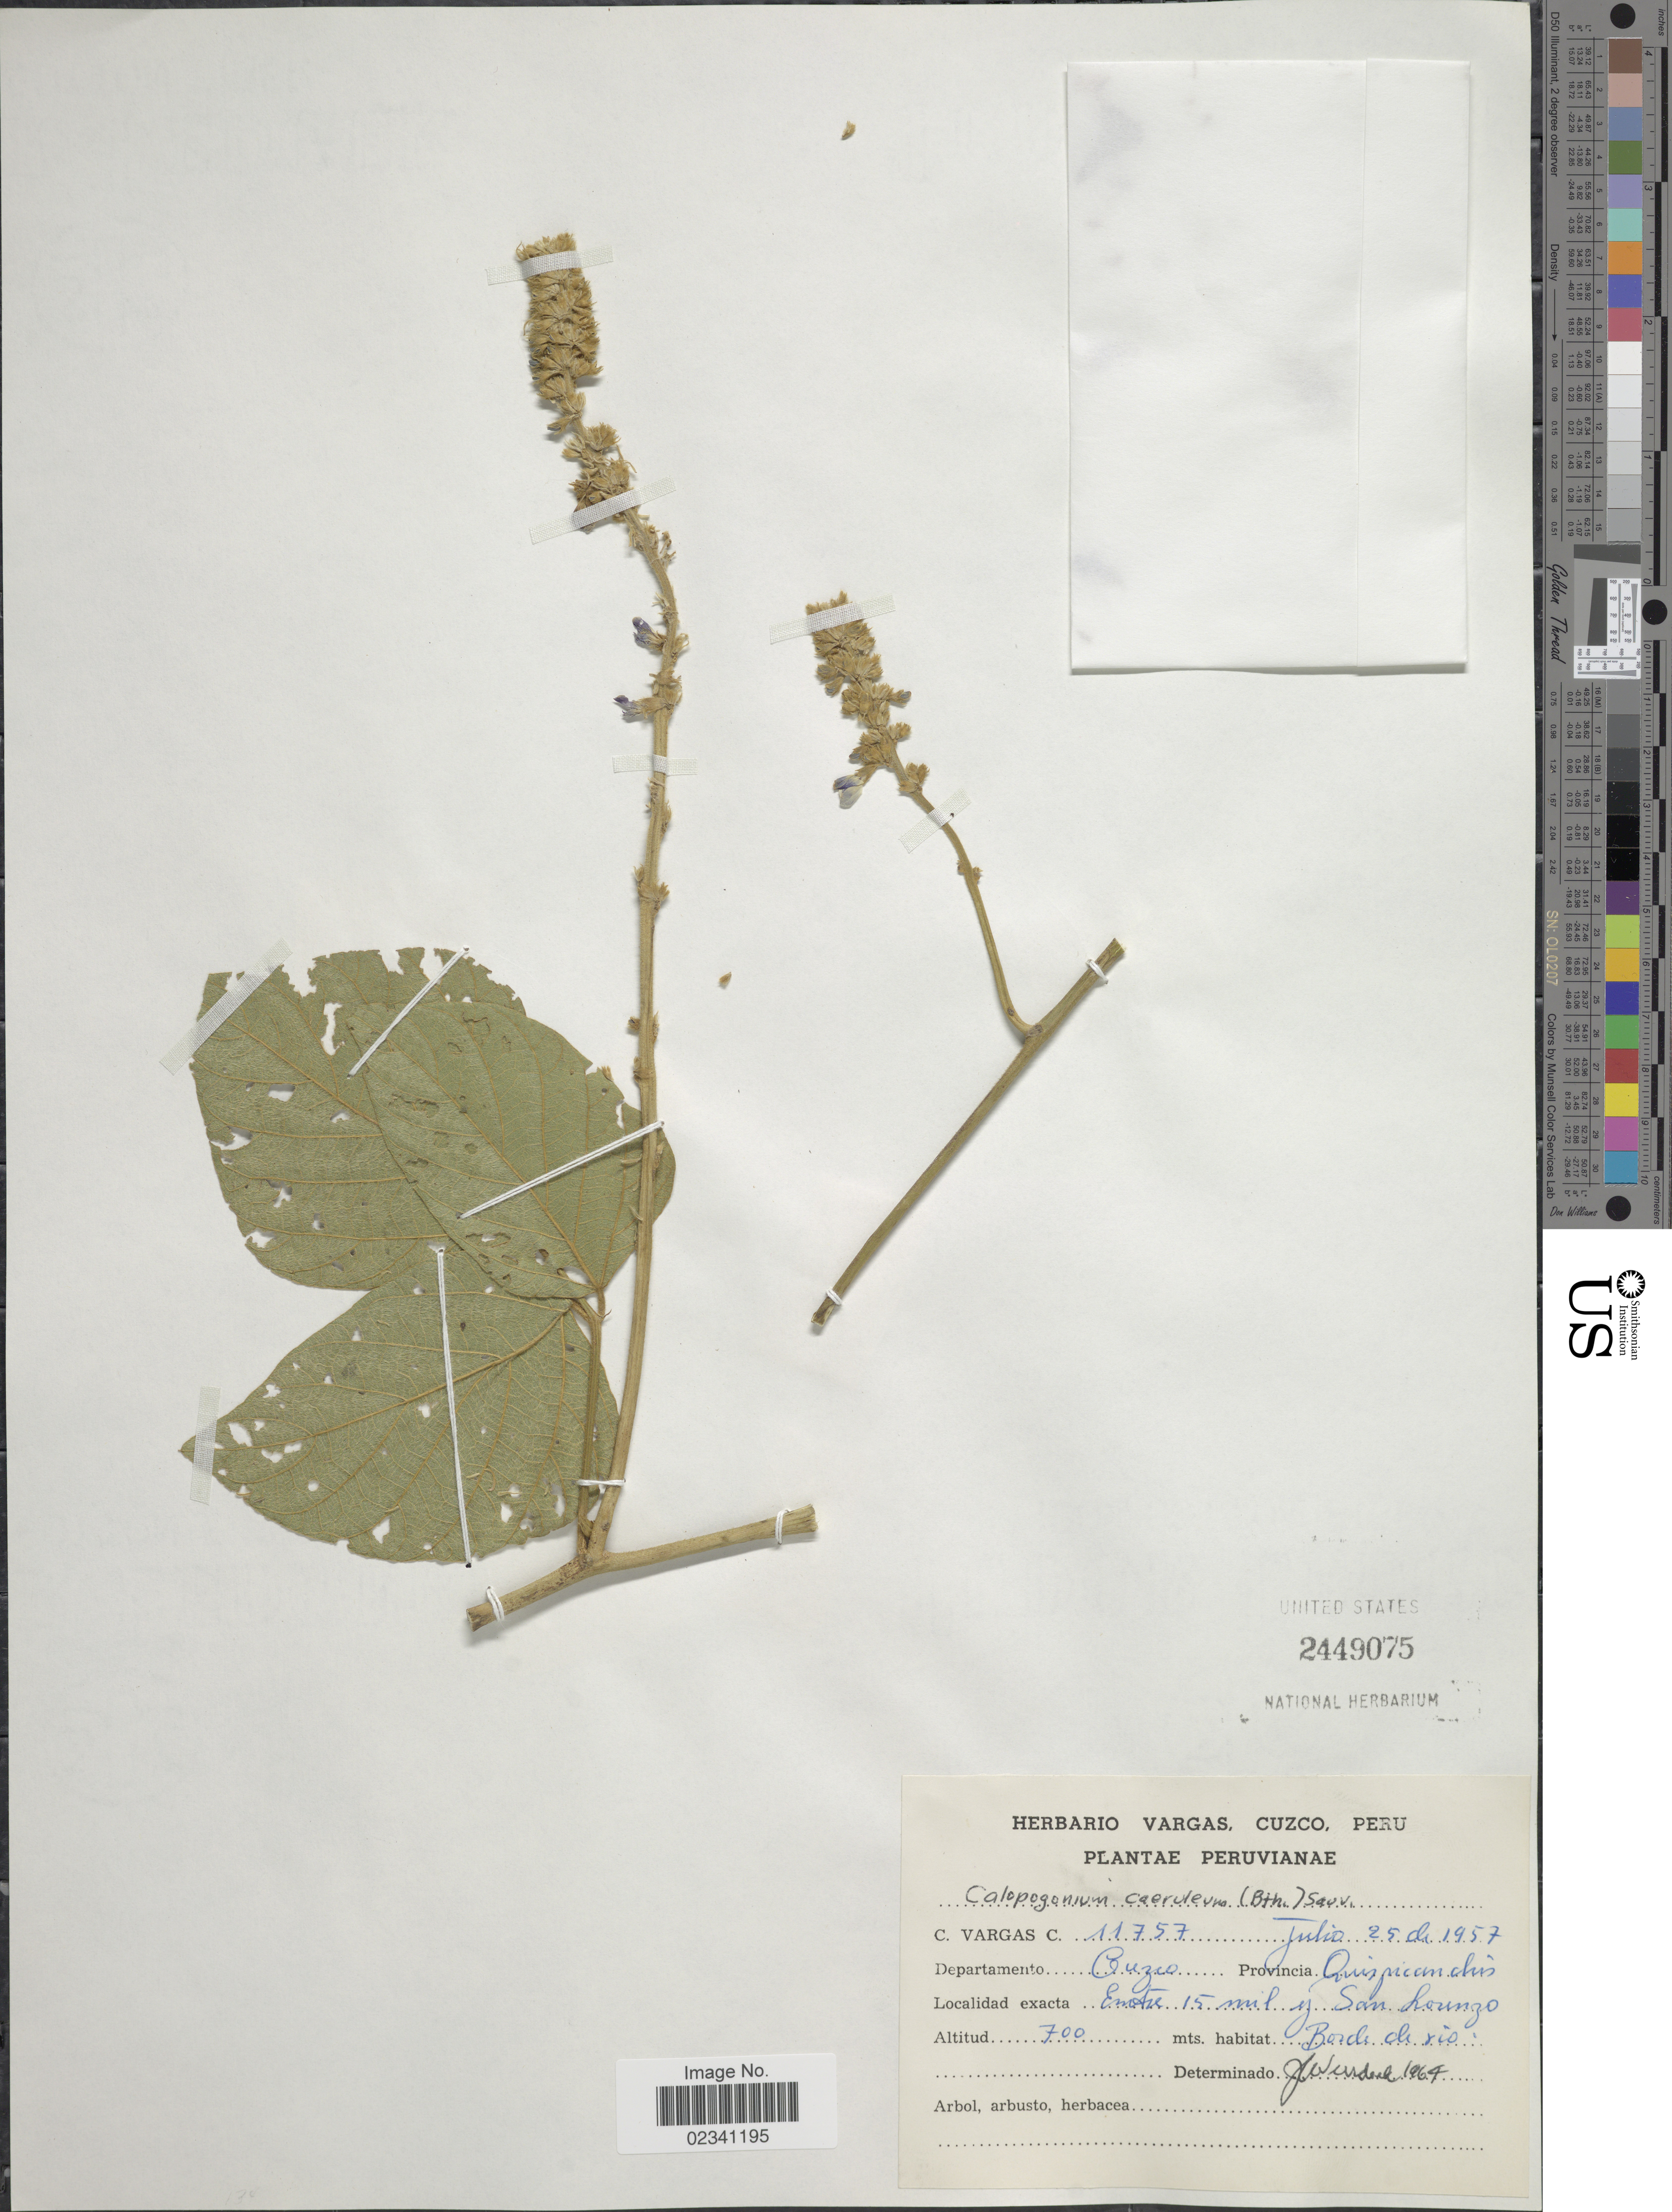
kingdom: Plantae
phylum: Tracheophyta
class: Magnoliopsida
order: Fabales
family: Fabaceae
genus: Calopogonium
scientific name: Calopogonium caeruleum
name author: (Benth.) C. Wright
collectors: C. Vargas Calderón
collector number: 11757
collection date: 1957-07-25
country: Peru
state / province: Cusco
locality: Departamento Cuzco, Provincia Quispicanchis, Entre 15 mil y San Lorenzo, Bords de rio.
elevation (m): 700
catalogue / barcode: US 2449075